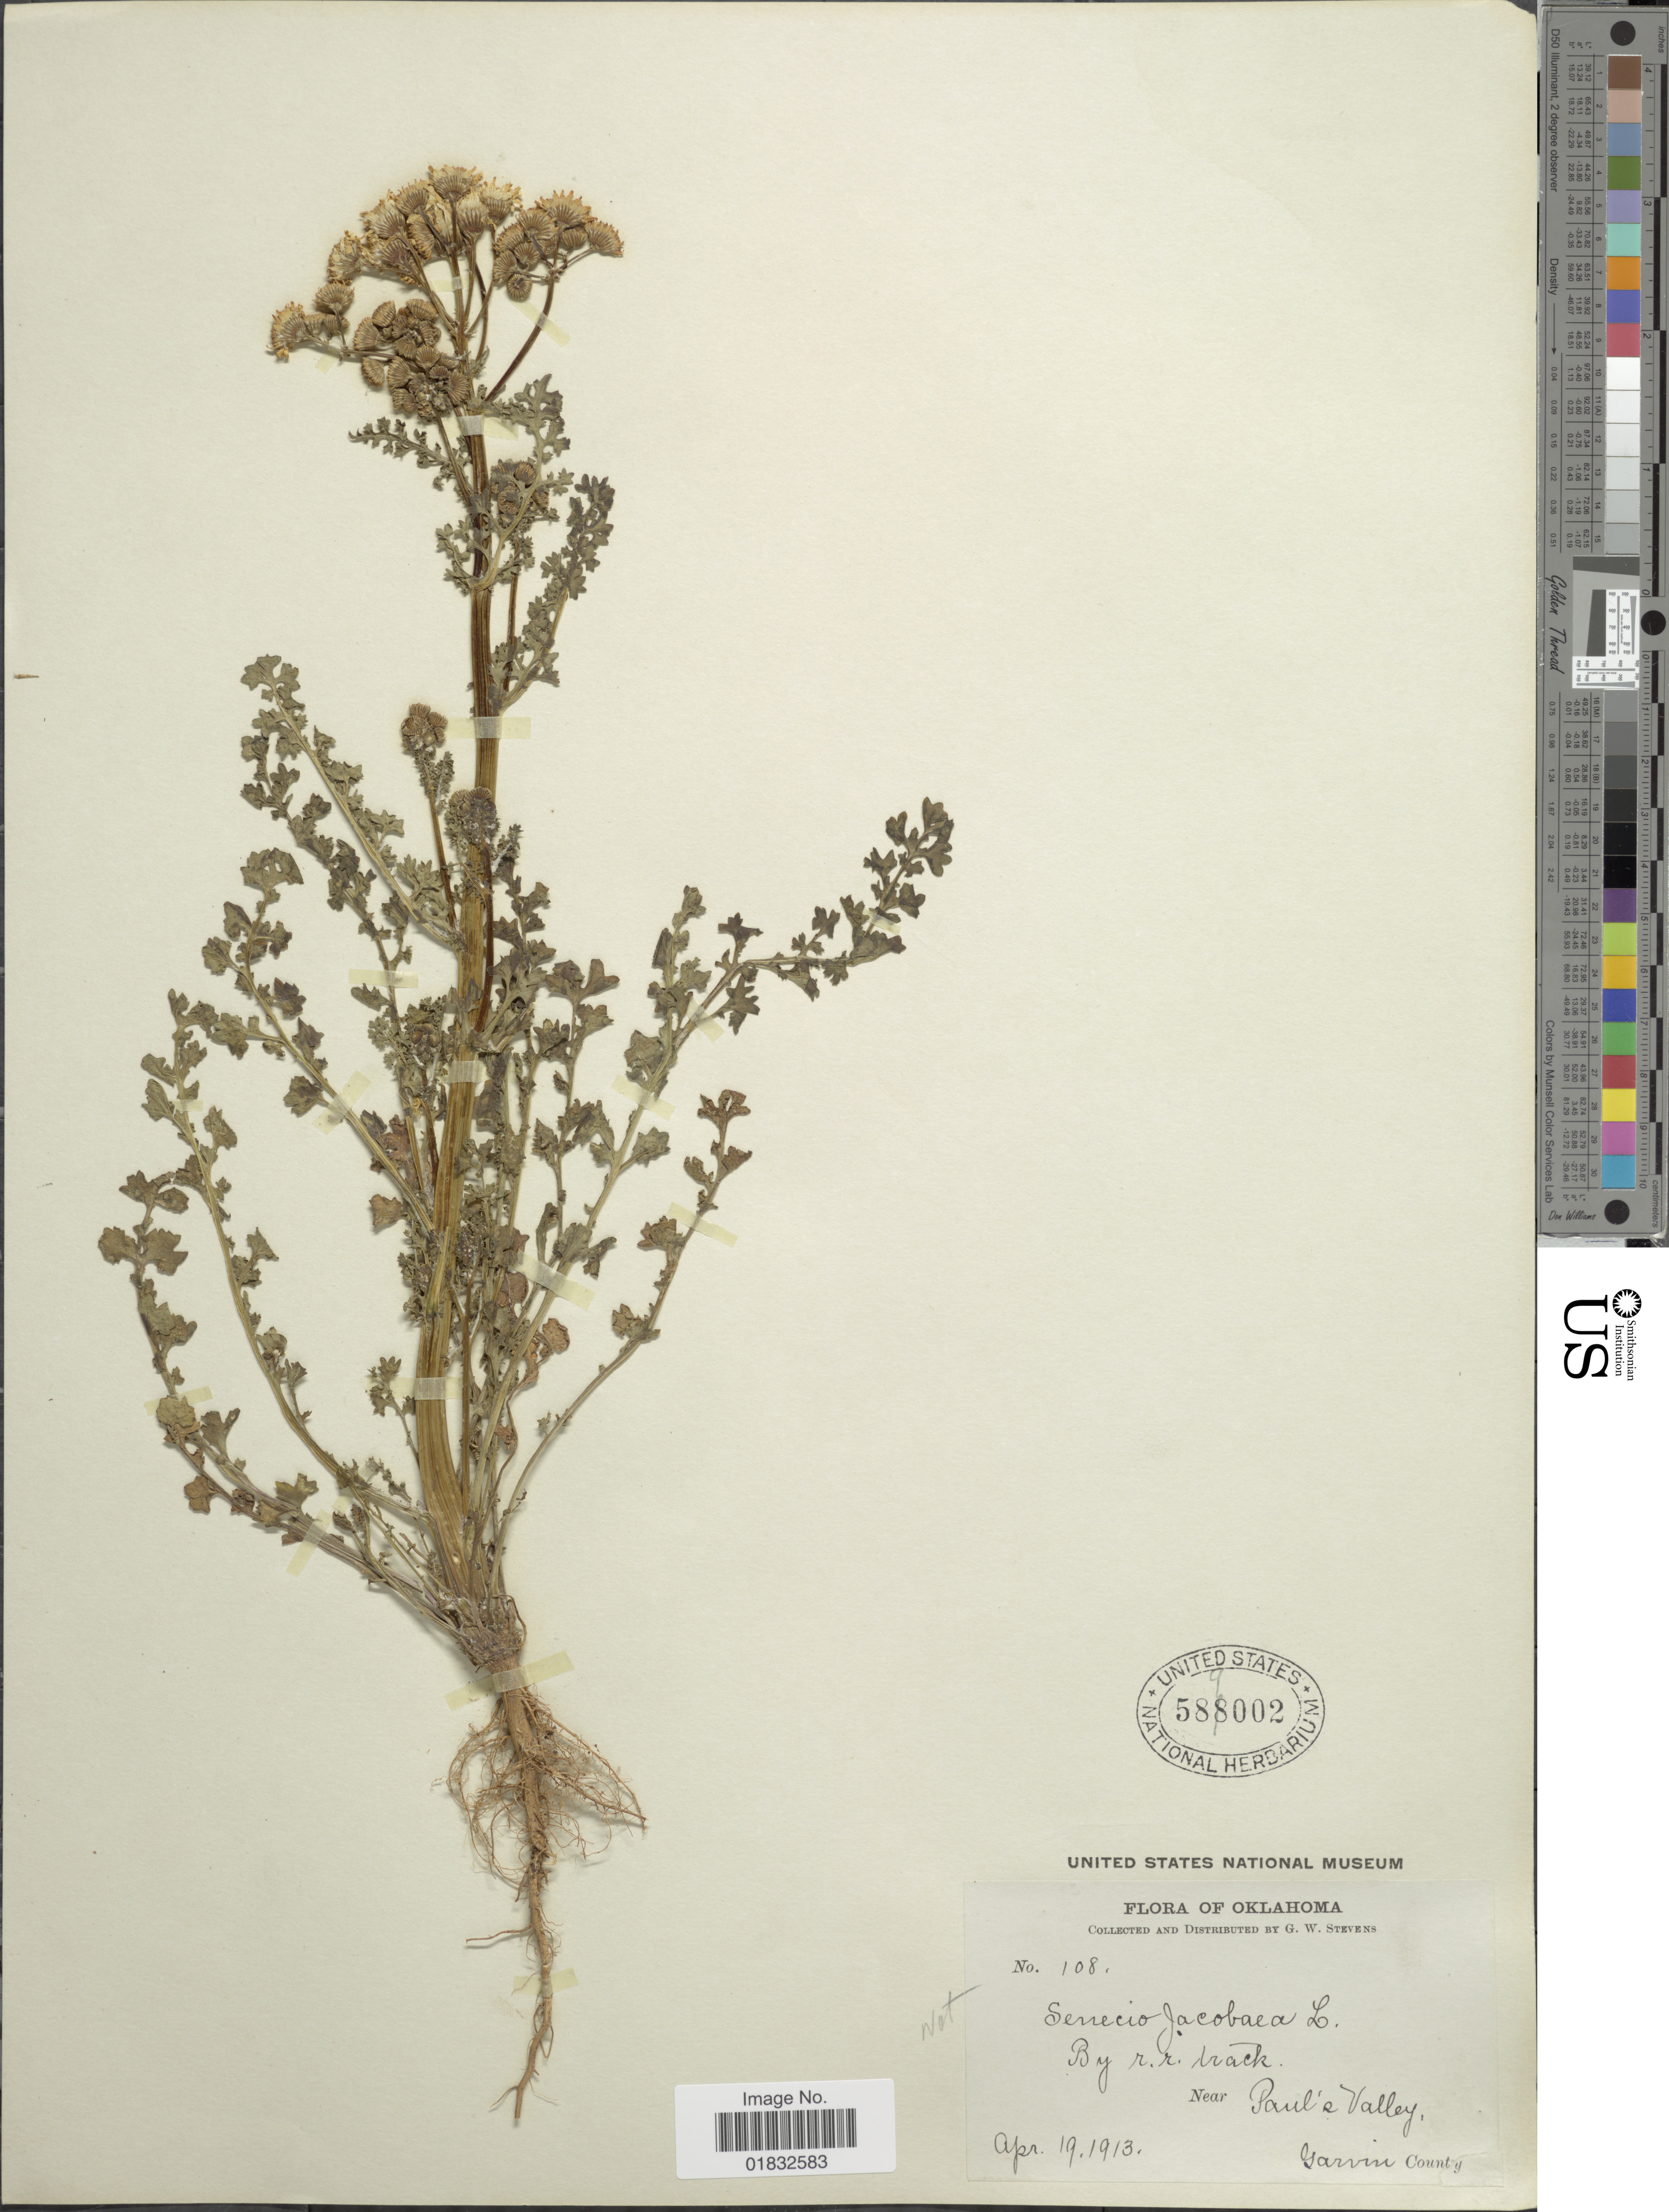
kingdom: Plantae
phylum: Tracheophyta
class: Magnoliopsida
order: Asterales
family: Asteraceae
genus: Jacobaea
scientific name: Jacobaea vulgaris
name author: Gaertn.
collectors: G. W. Stevens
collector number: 108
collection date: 1913-04-19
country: United States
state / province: Oklahoma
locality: By r.r. track, Near Paul's Valley, Garvin County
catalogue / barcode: US 589002